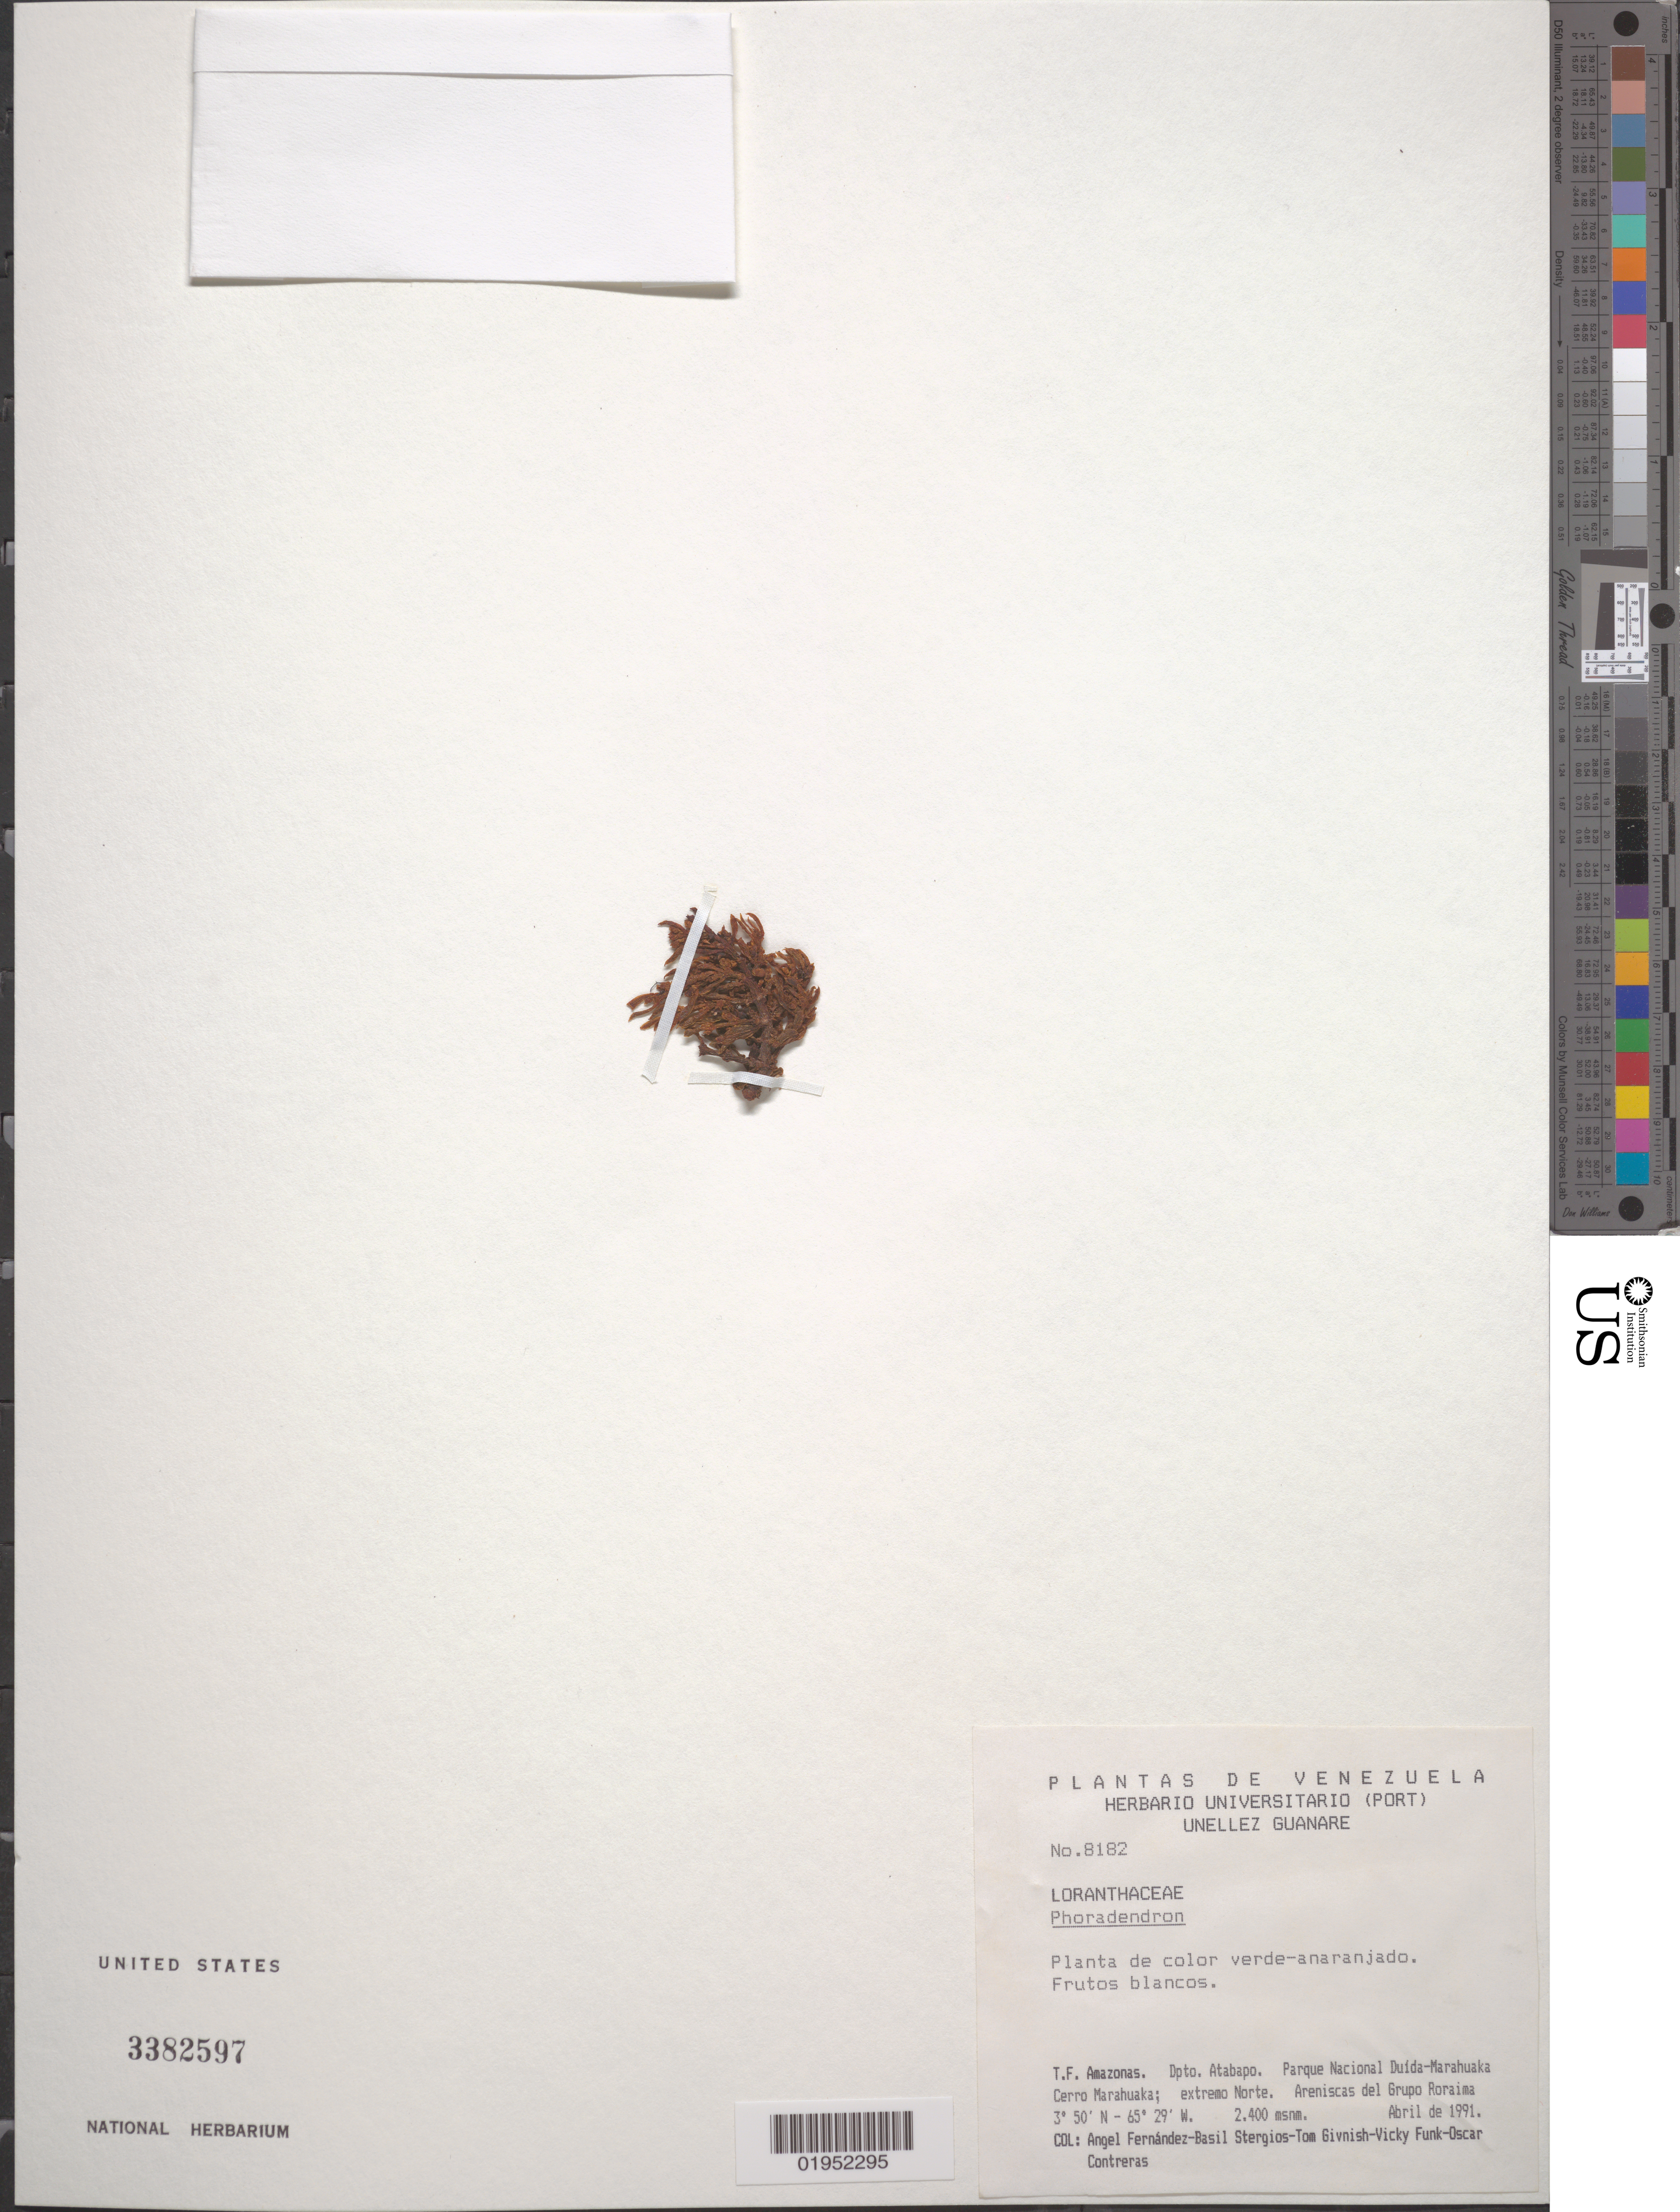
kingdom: Plantae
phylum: Tracheophyta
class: Magnoliopsida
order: Santalales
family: Viscaceae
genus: Phoradendron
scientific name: Phoradendron sp.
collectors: A. Fernández, B. G. Stergios, T. J. Givnish, V. Funk & O. Contreras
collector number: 8182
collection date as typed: Apr-91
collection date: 1991-04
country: Venezuela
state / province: Amazonas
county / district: Atabapo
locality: Parque Nacional Duída-Marahuaka, Cerro Marahuaka, extremo N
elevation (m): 2400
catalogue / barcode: US 3382597